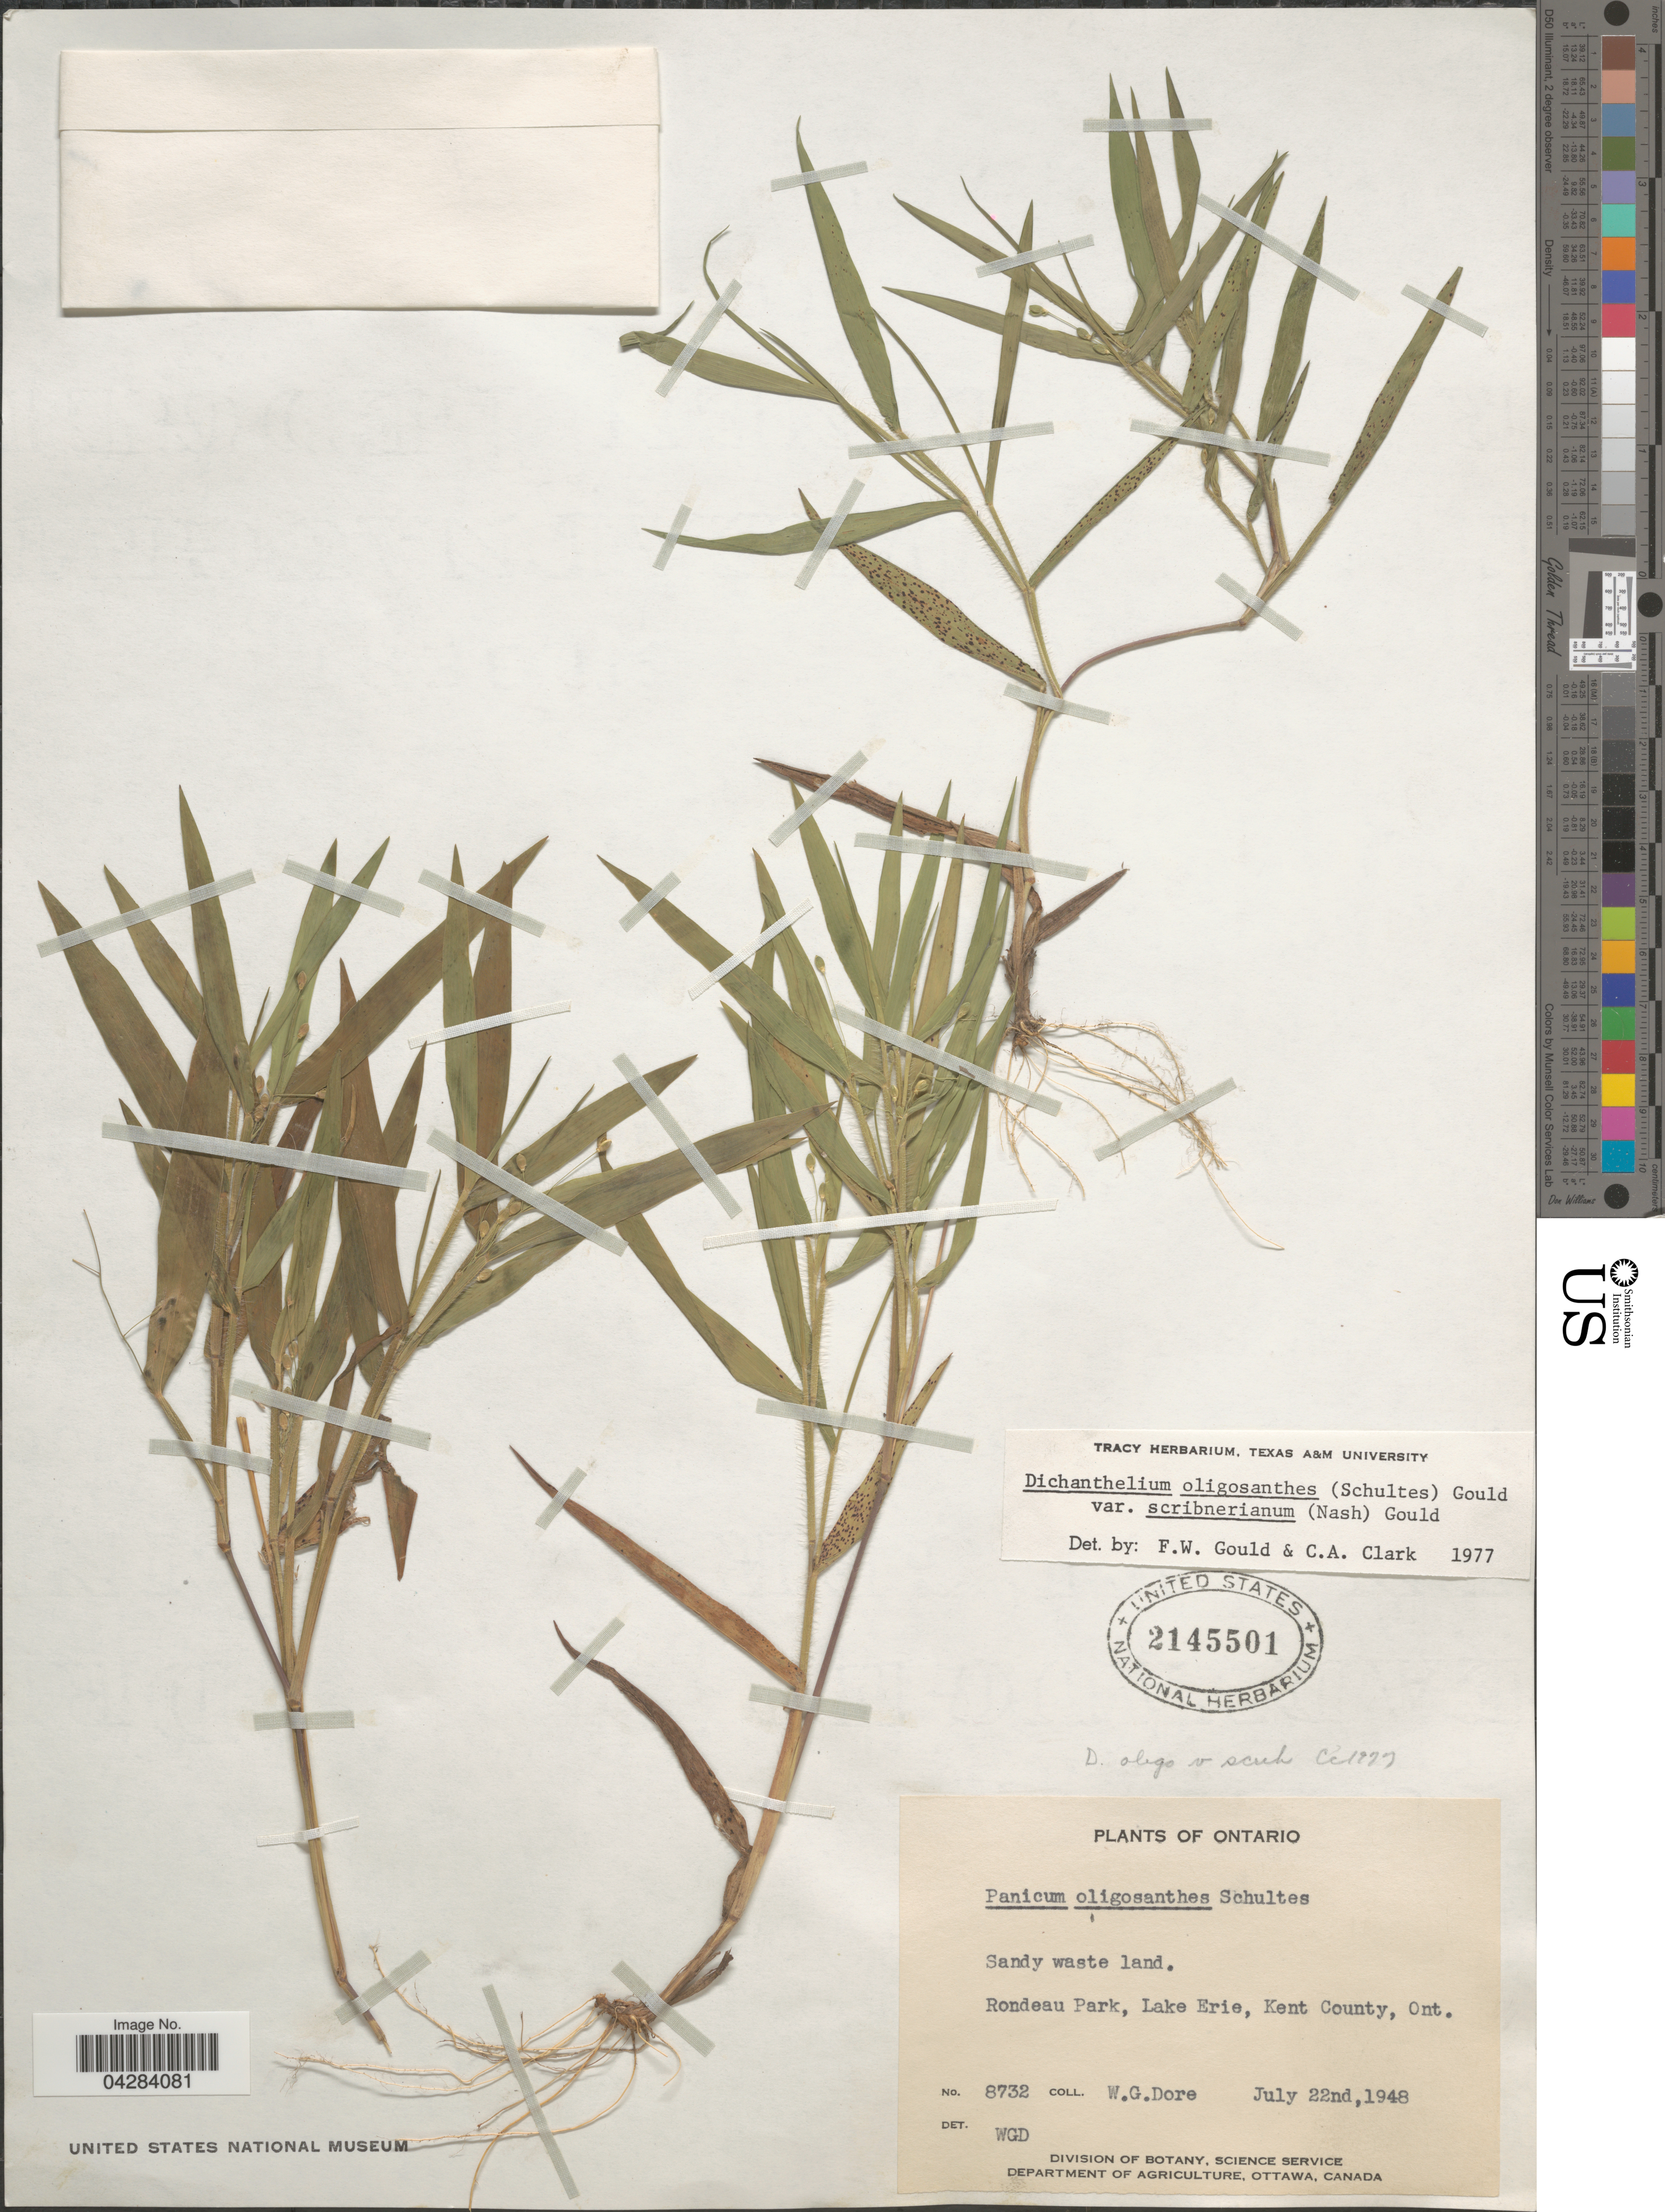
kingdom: Plantae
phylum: Tracheophyta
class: Liliopsida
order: Poales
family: Poaceae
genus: Dichanthelium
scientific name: Dichanthelium oligosanthes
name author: (Schult.) Gould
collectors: W. Dore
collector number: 8732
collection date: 1948-07-22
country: Canada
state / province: Ontario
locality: Rondeau Park, Lake Erie, Kent County.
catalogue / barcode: US 2145501